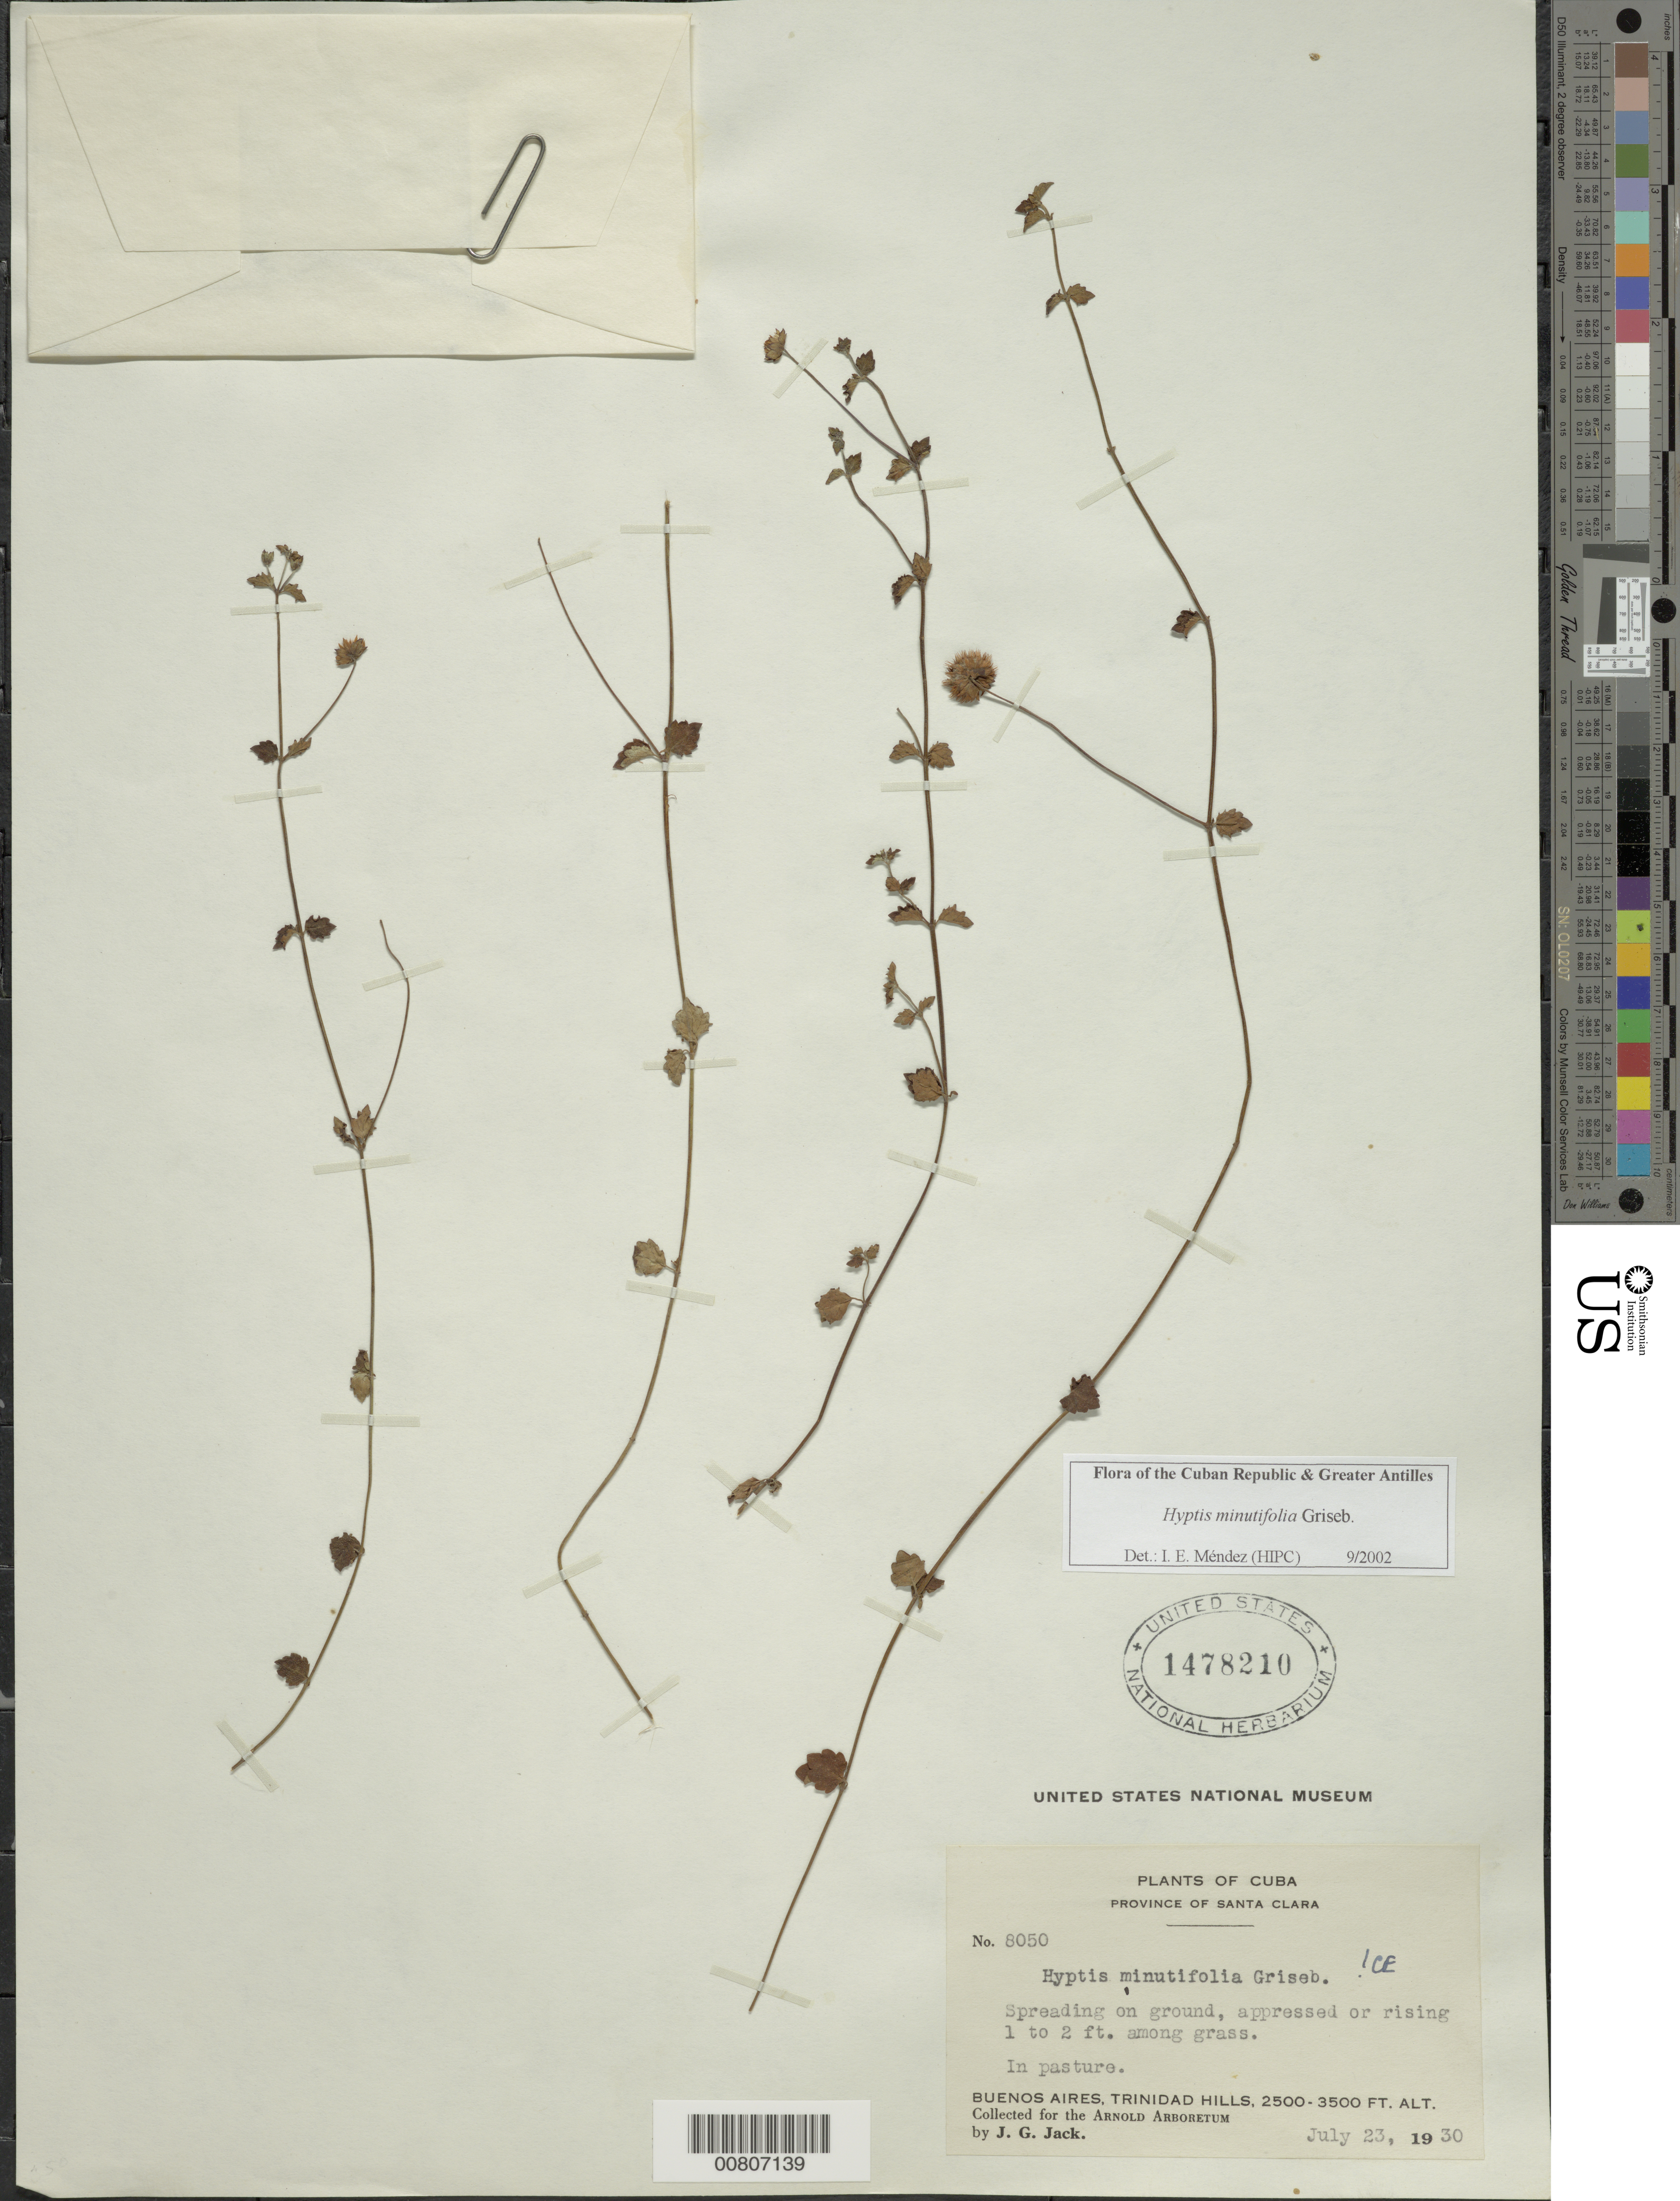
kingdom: Plantae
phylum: Tracheophyta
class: Magnoliopsida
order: Lamiales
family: Lamiaceae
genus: Hyptis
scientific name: Hyptis minutifolia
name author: Griseb.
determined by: Méndez, Isidro E., (HIPC)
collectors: J. G. Jack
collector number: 8050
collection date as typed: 23 Jul 1930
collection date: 1930-07-23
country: Cuba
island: Cuba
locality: Santa Clara Prov , Buenos Aires, Trinidad Hills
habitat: Pasture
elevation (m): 762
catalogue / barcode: US 1478210